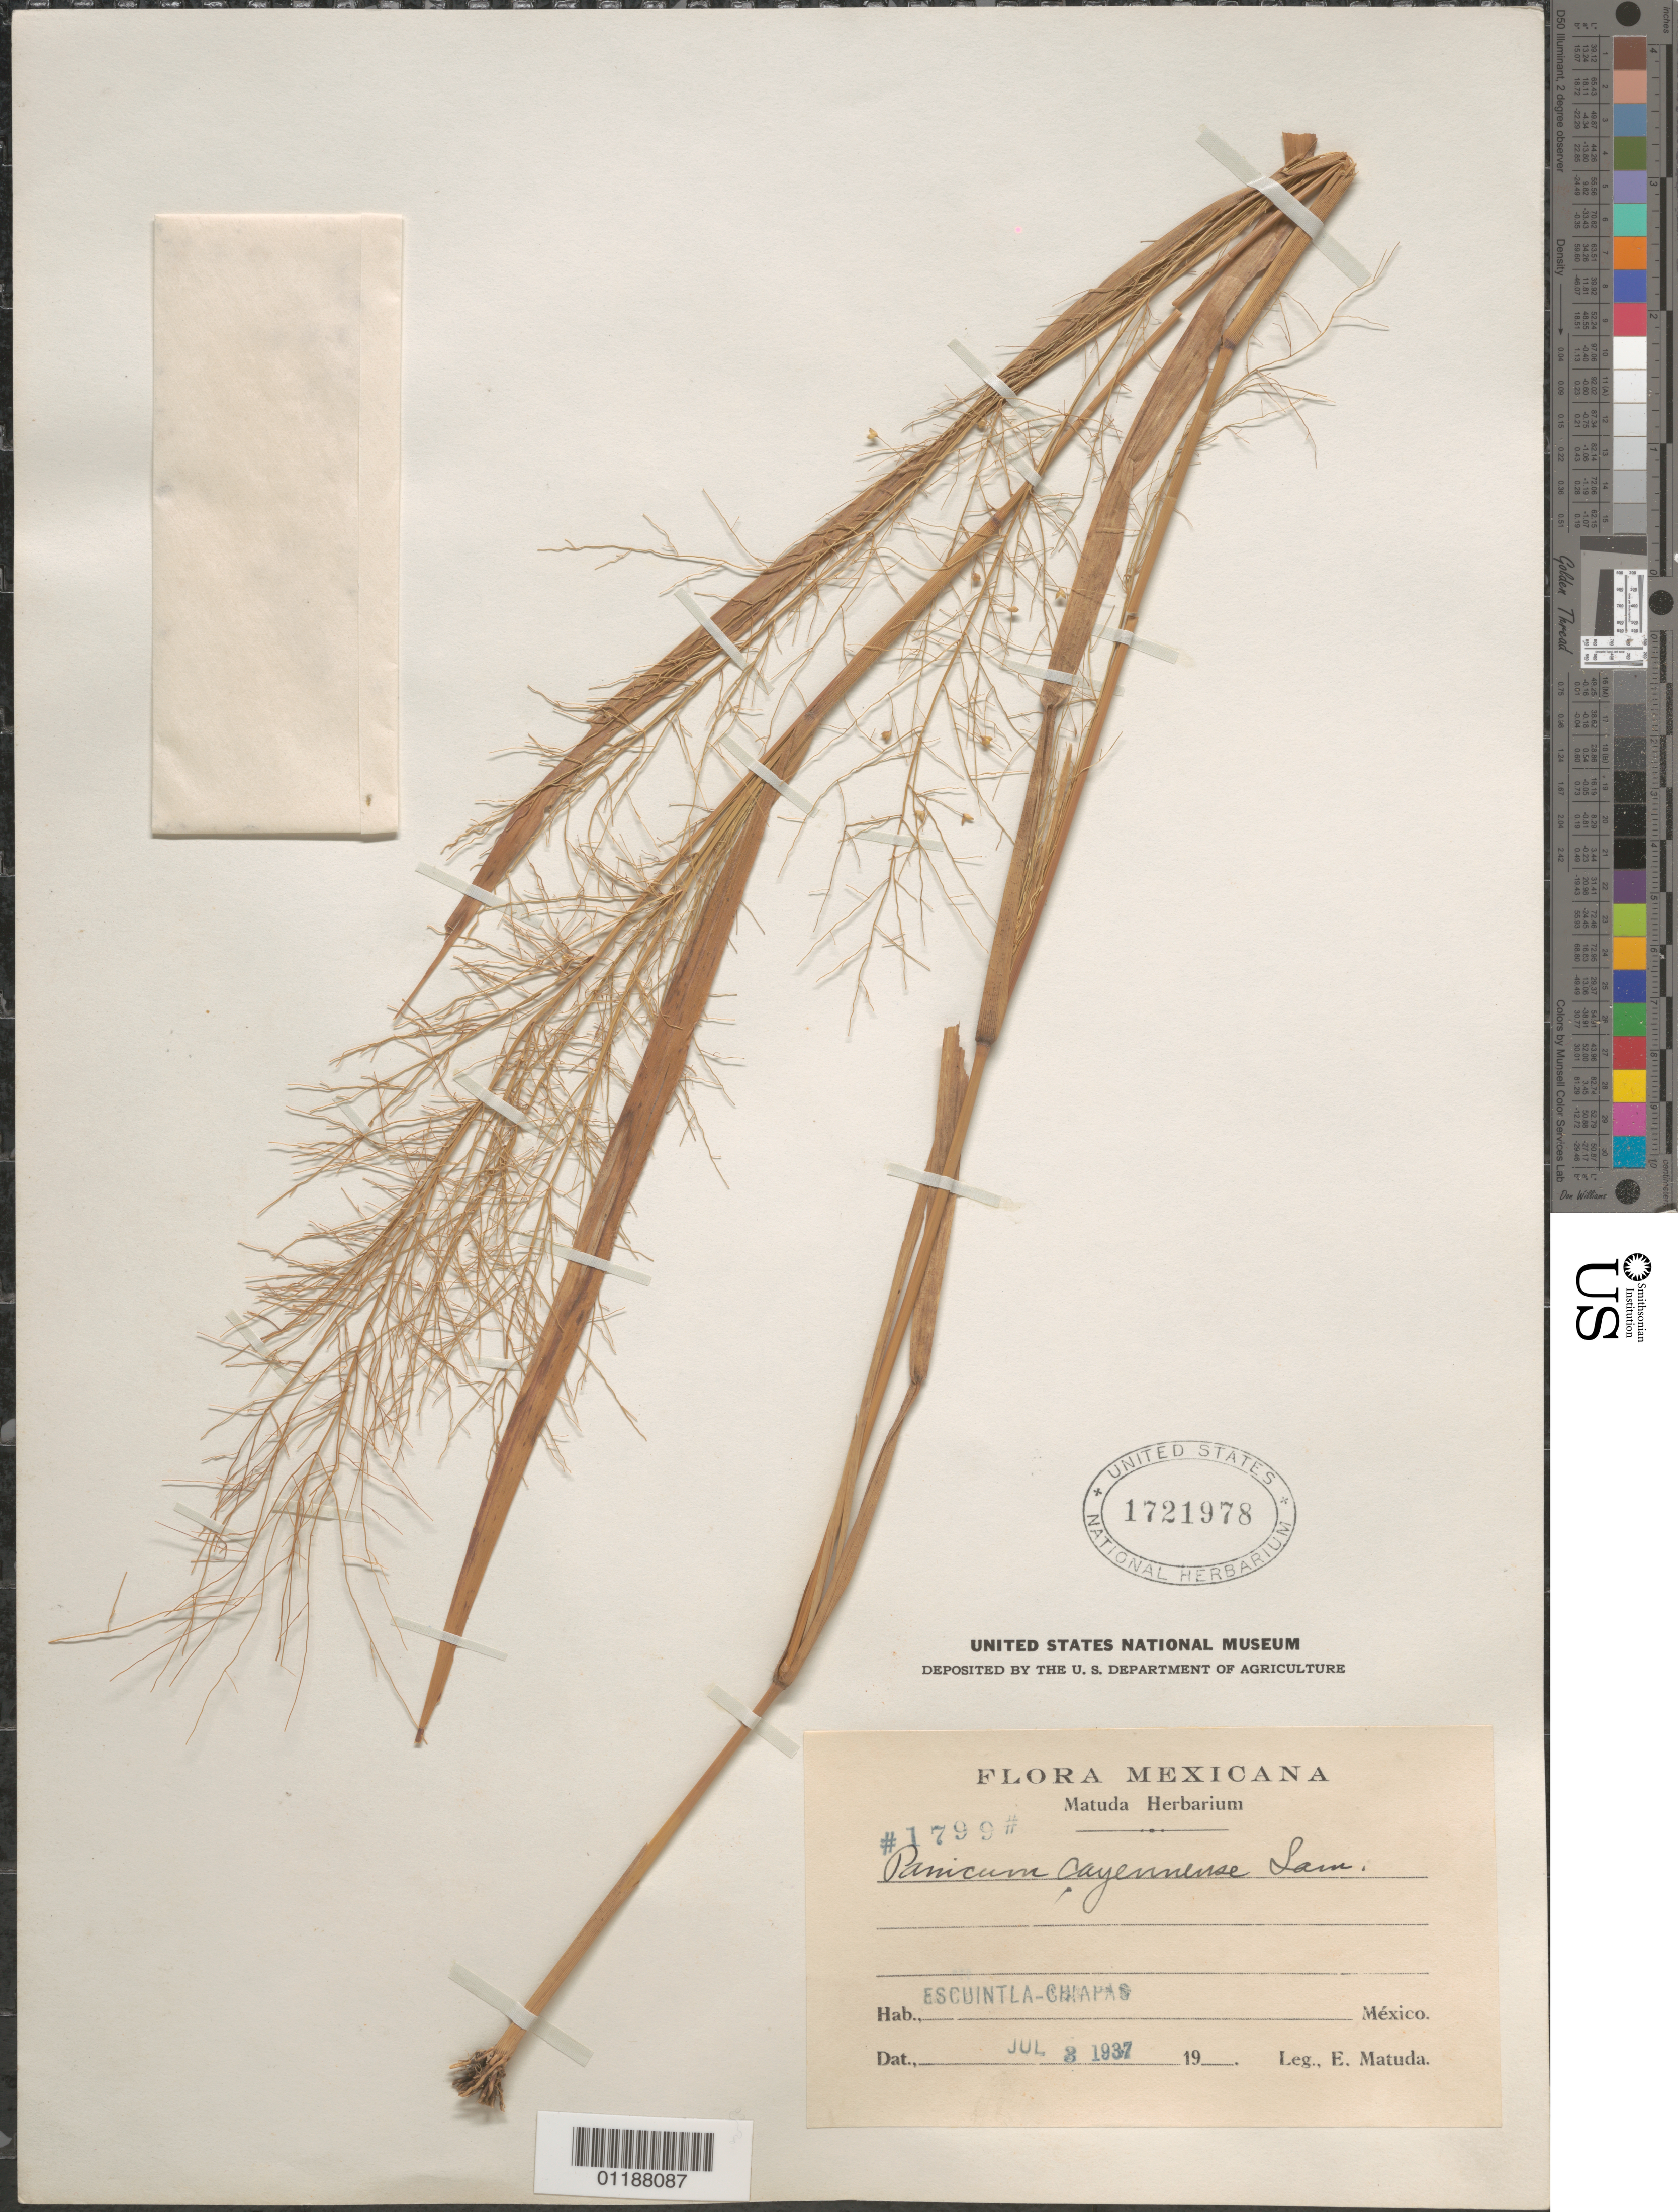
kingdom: Plantae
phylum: Tracheophyta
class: Liliopsida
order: Poales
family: Poaceae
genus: Panicum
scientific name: Panicum cayennense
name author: Lam.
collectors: E. Matuda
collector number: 1799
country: Mexico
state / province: Chiapas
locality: Escuintla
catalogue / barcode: US 1721978